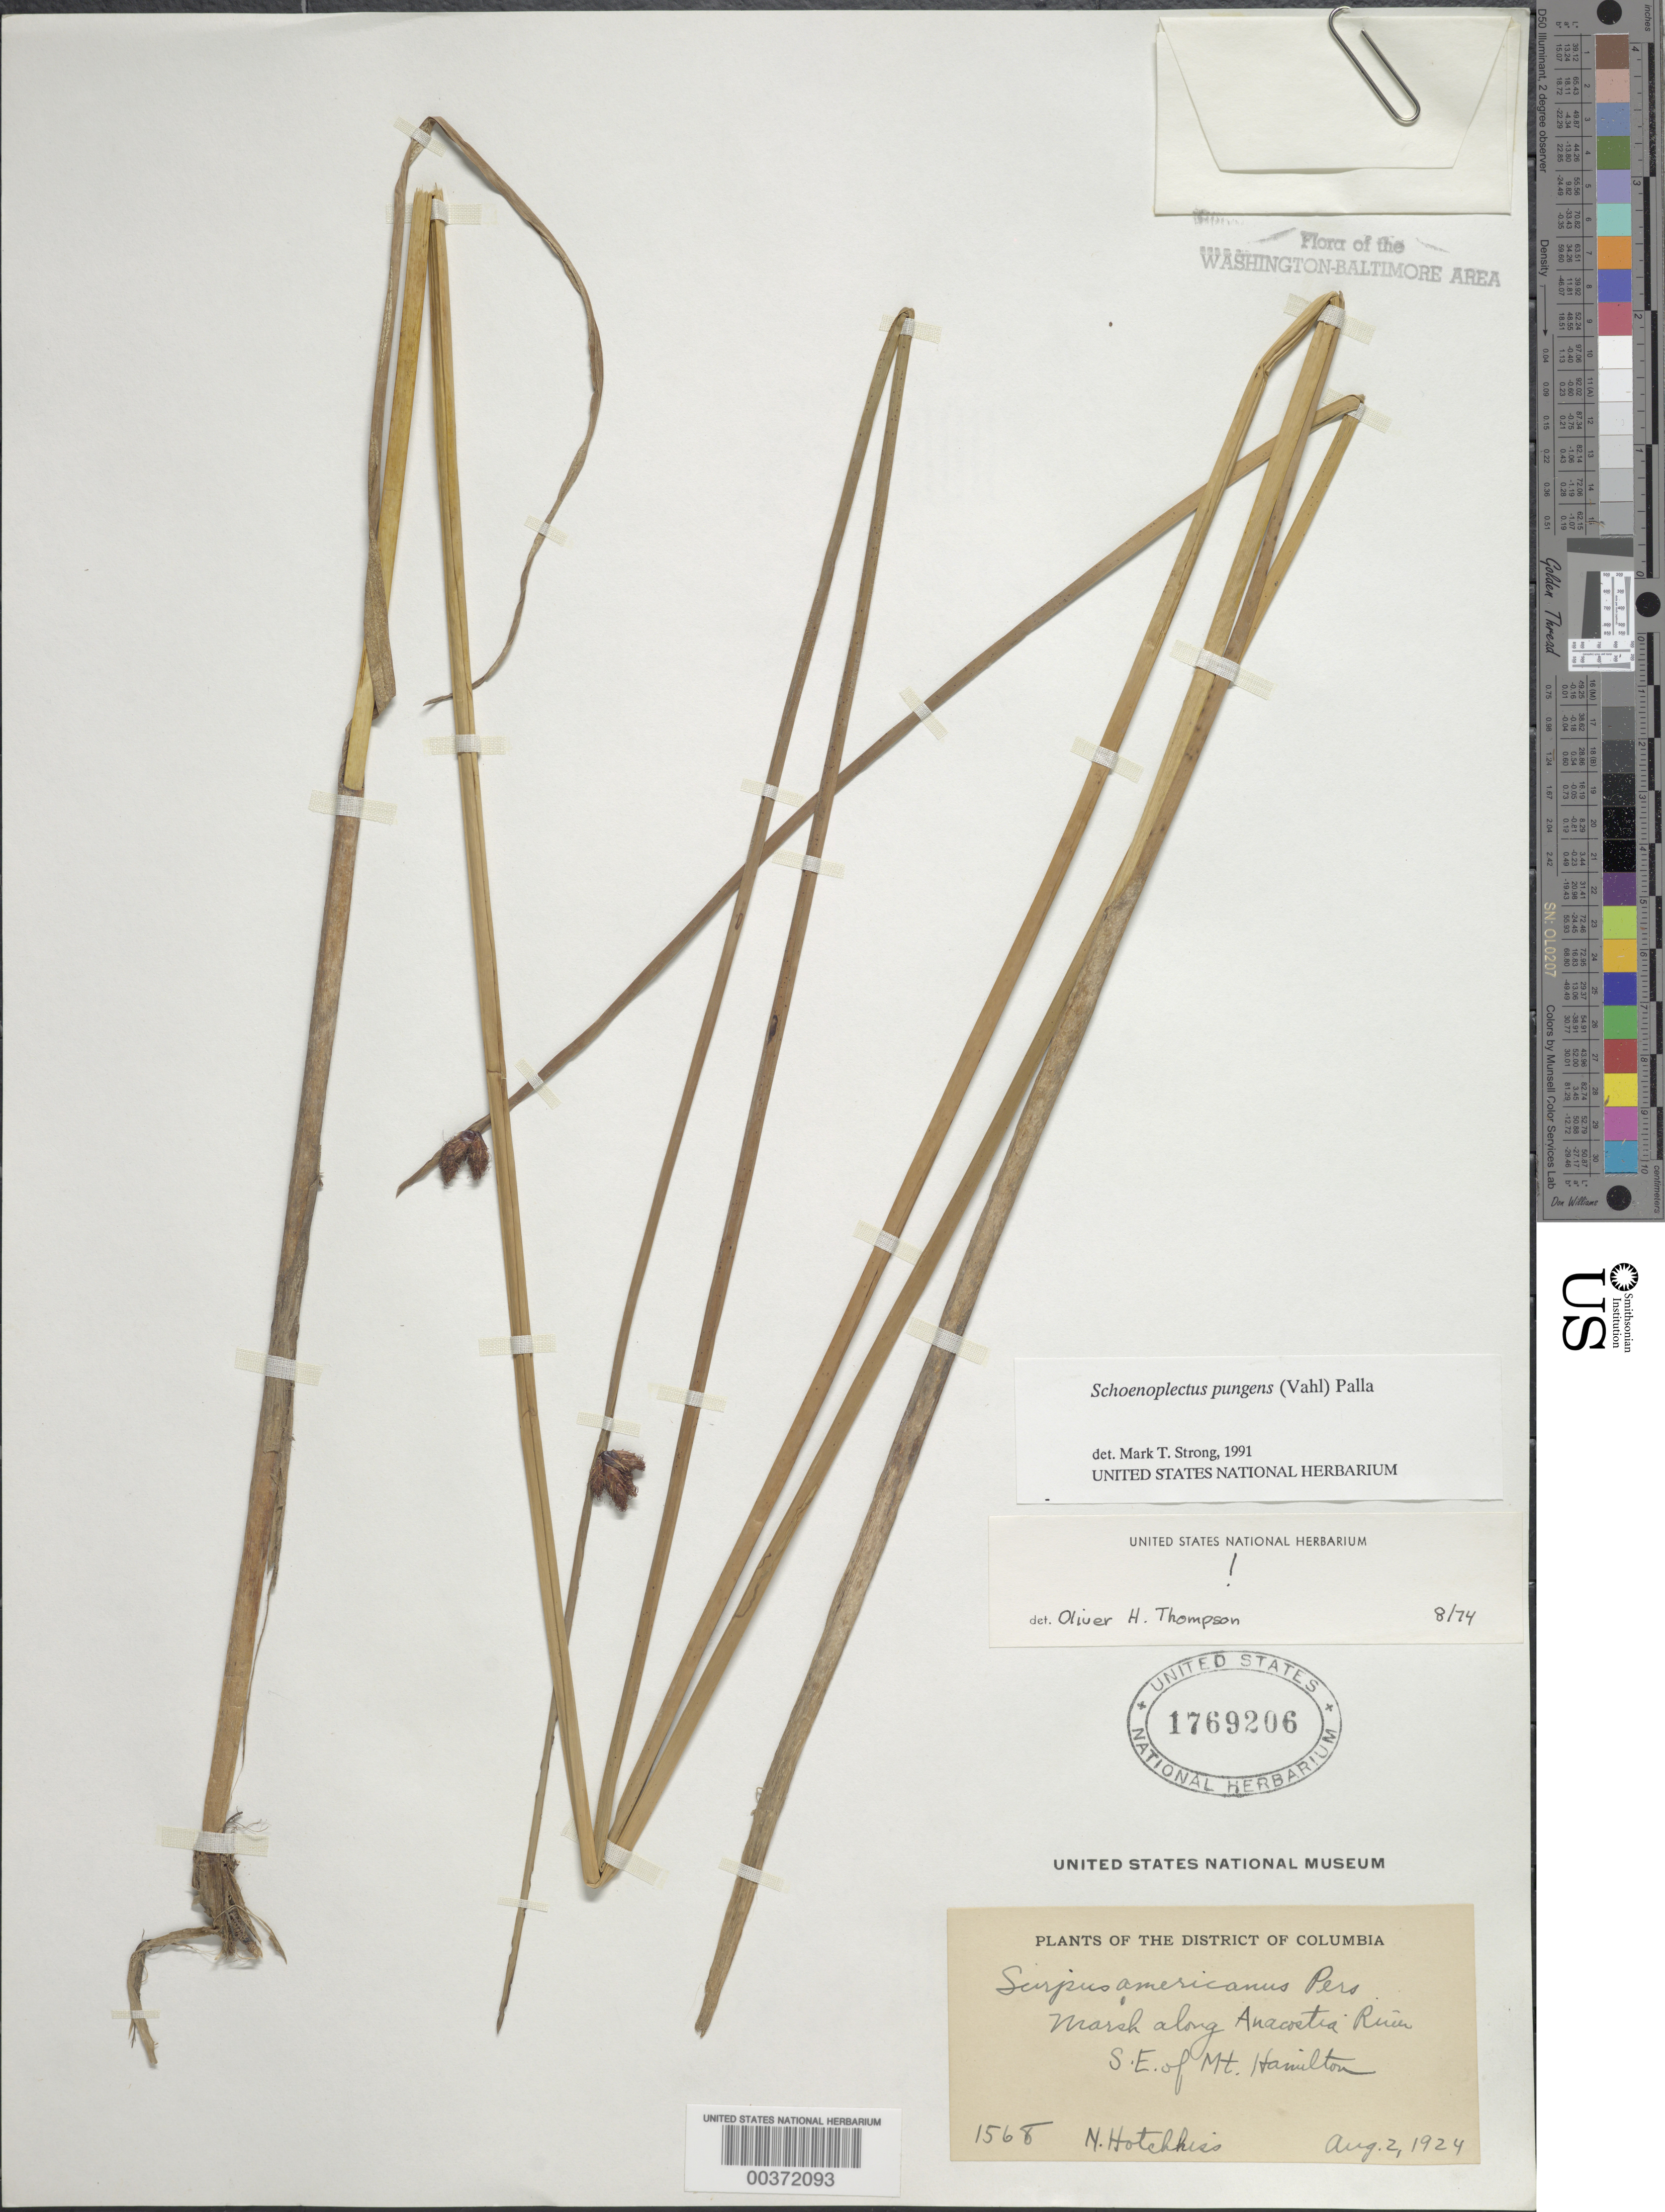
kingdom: Plantae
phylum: Tracheophyta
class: Liliopsida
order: Poales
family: Cyperaceae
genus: Schoenoplectus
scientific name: Schoenoplectus americanus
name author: (Pers.) Volkart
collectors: N. Hotchkiss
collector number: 1568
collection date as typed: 02 Aug 1924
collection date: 1924-08-02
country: United States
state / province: District of Columbia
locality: Anacostia River, southeast of Mount Hamilton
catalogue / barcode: US 1769206